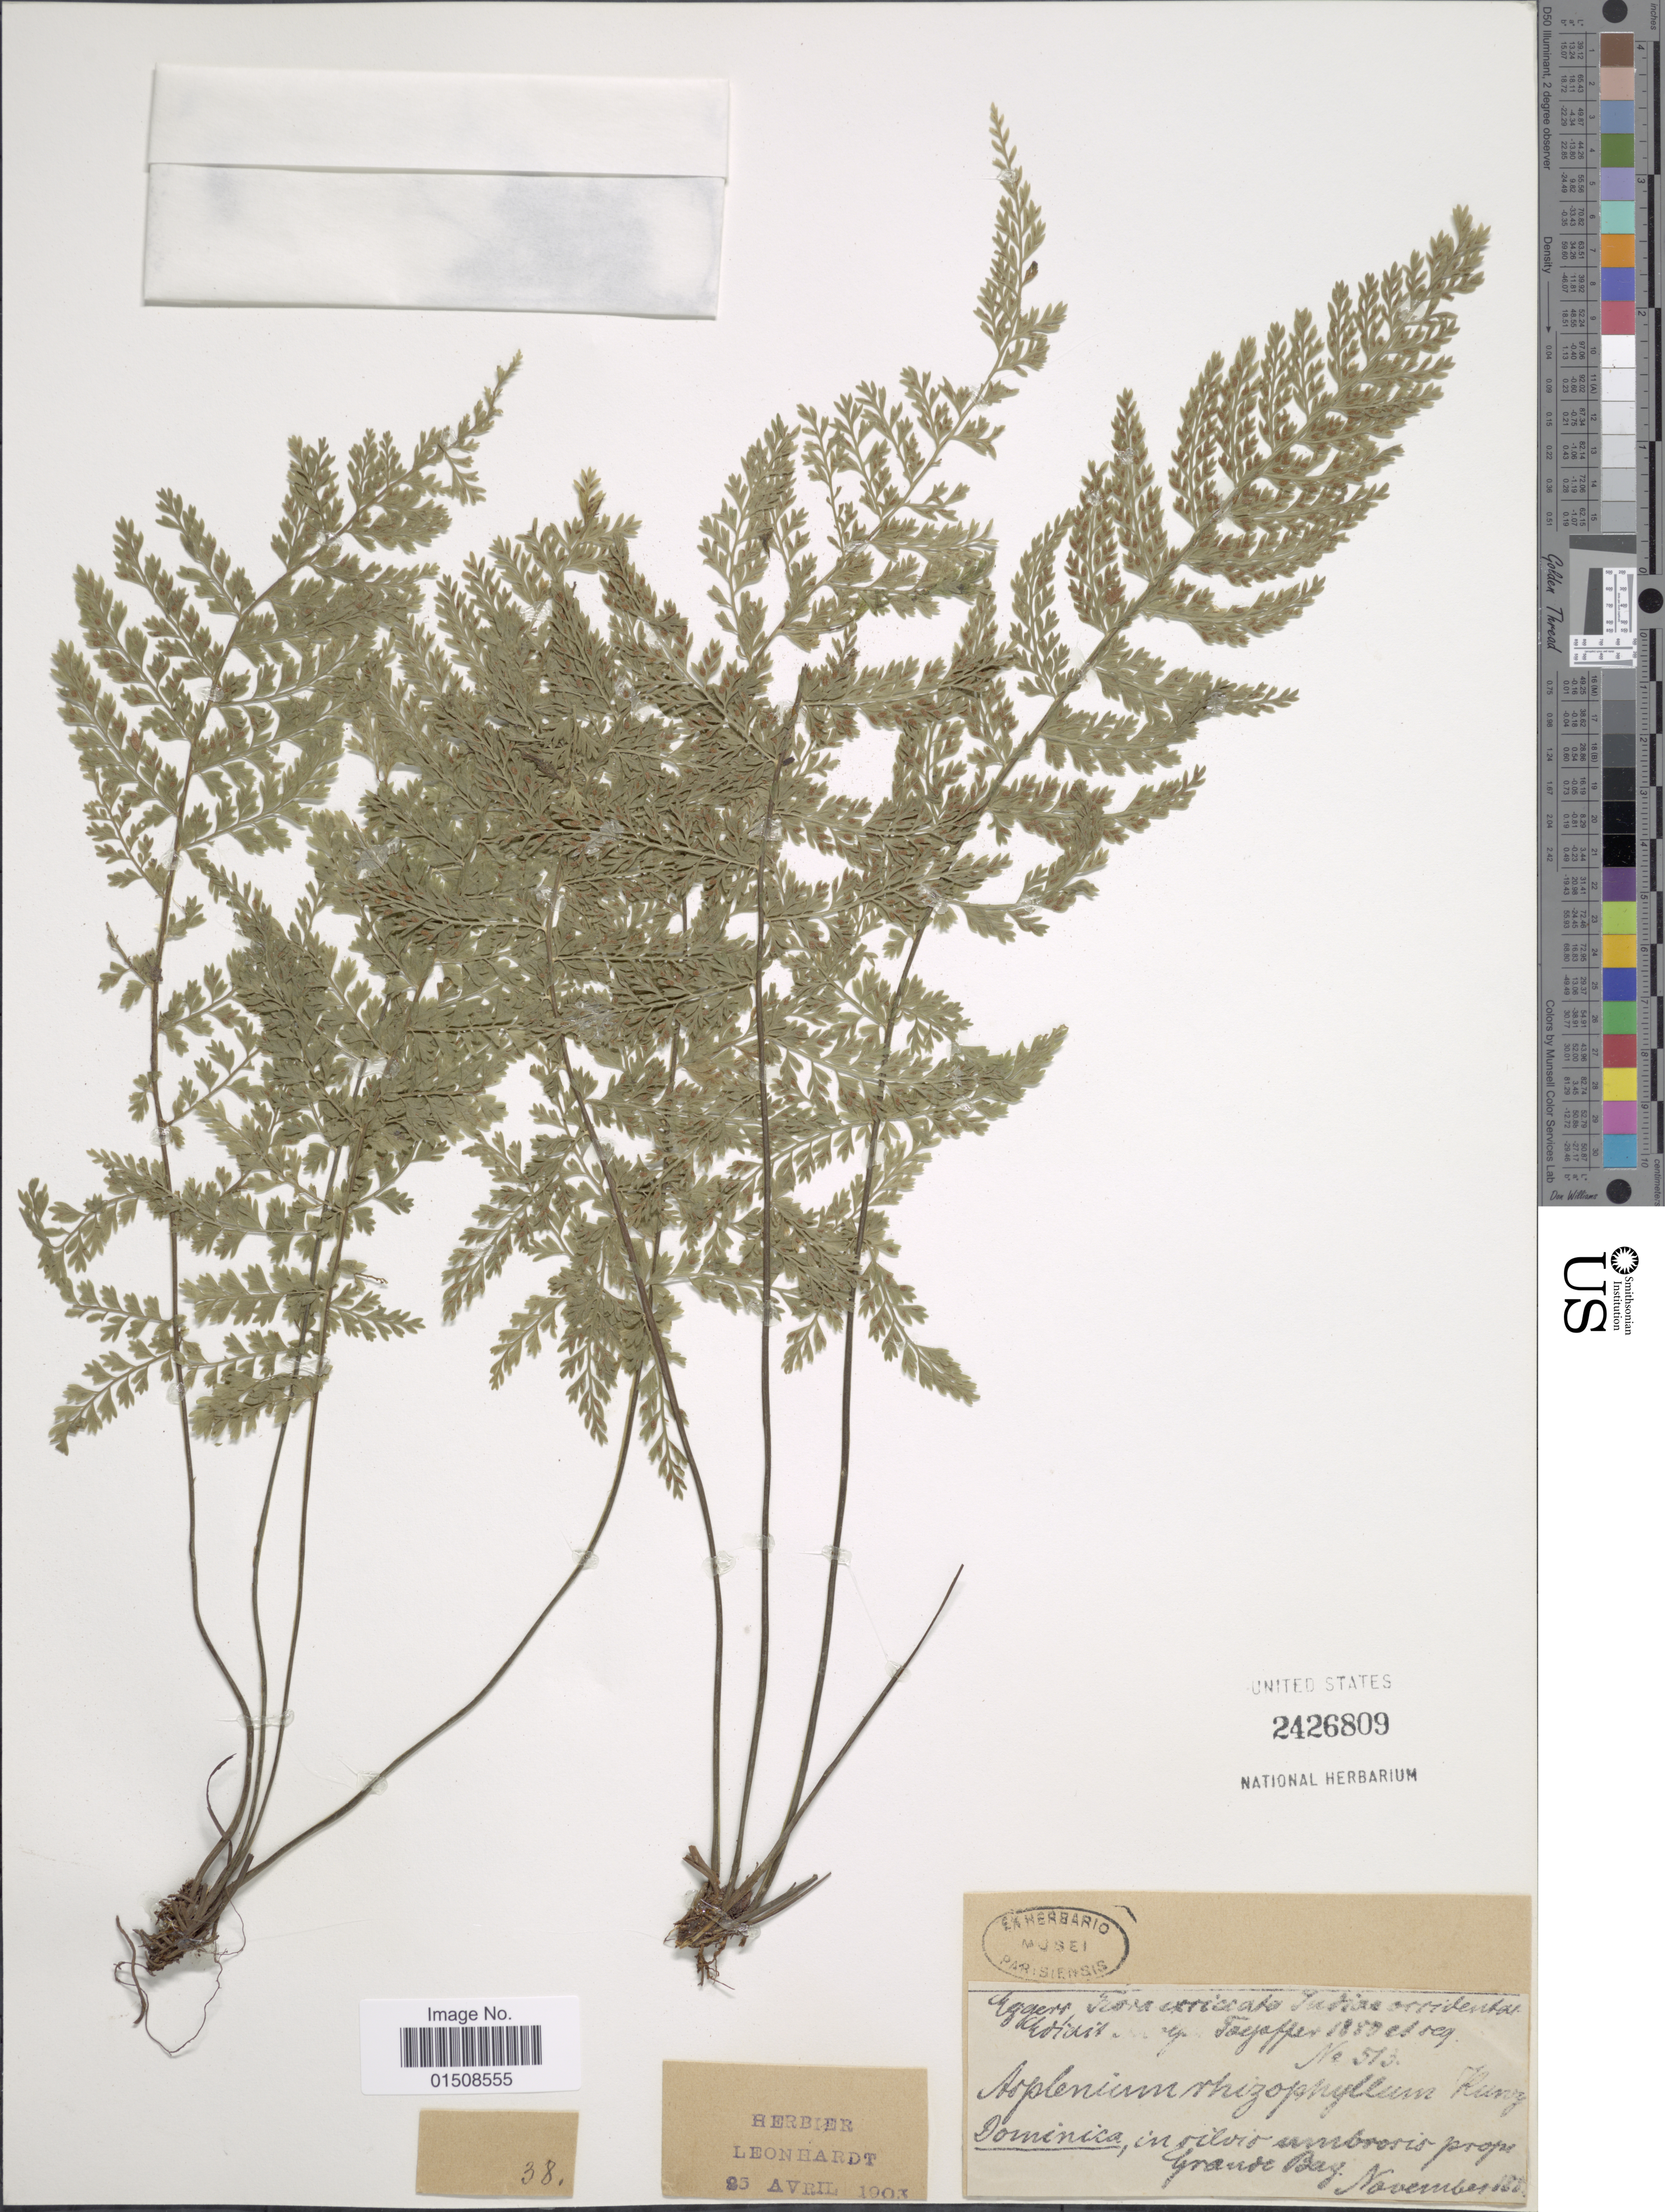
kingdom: Plantae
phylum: Tracheophyta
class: Polypodiopsida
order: Polypodiales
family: Aspleniaceae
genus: Asplenium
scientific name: Asplenium cristatum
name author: Lam.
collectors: -. Eggers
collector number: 513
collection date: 1880-11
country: Dominica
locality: In silvia umbrosis prope Grande Bay.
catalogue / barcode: US 2426809